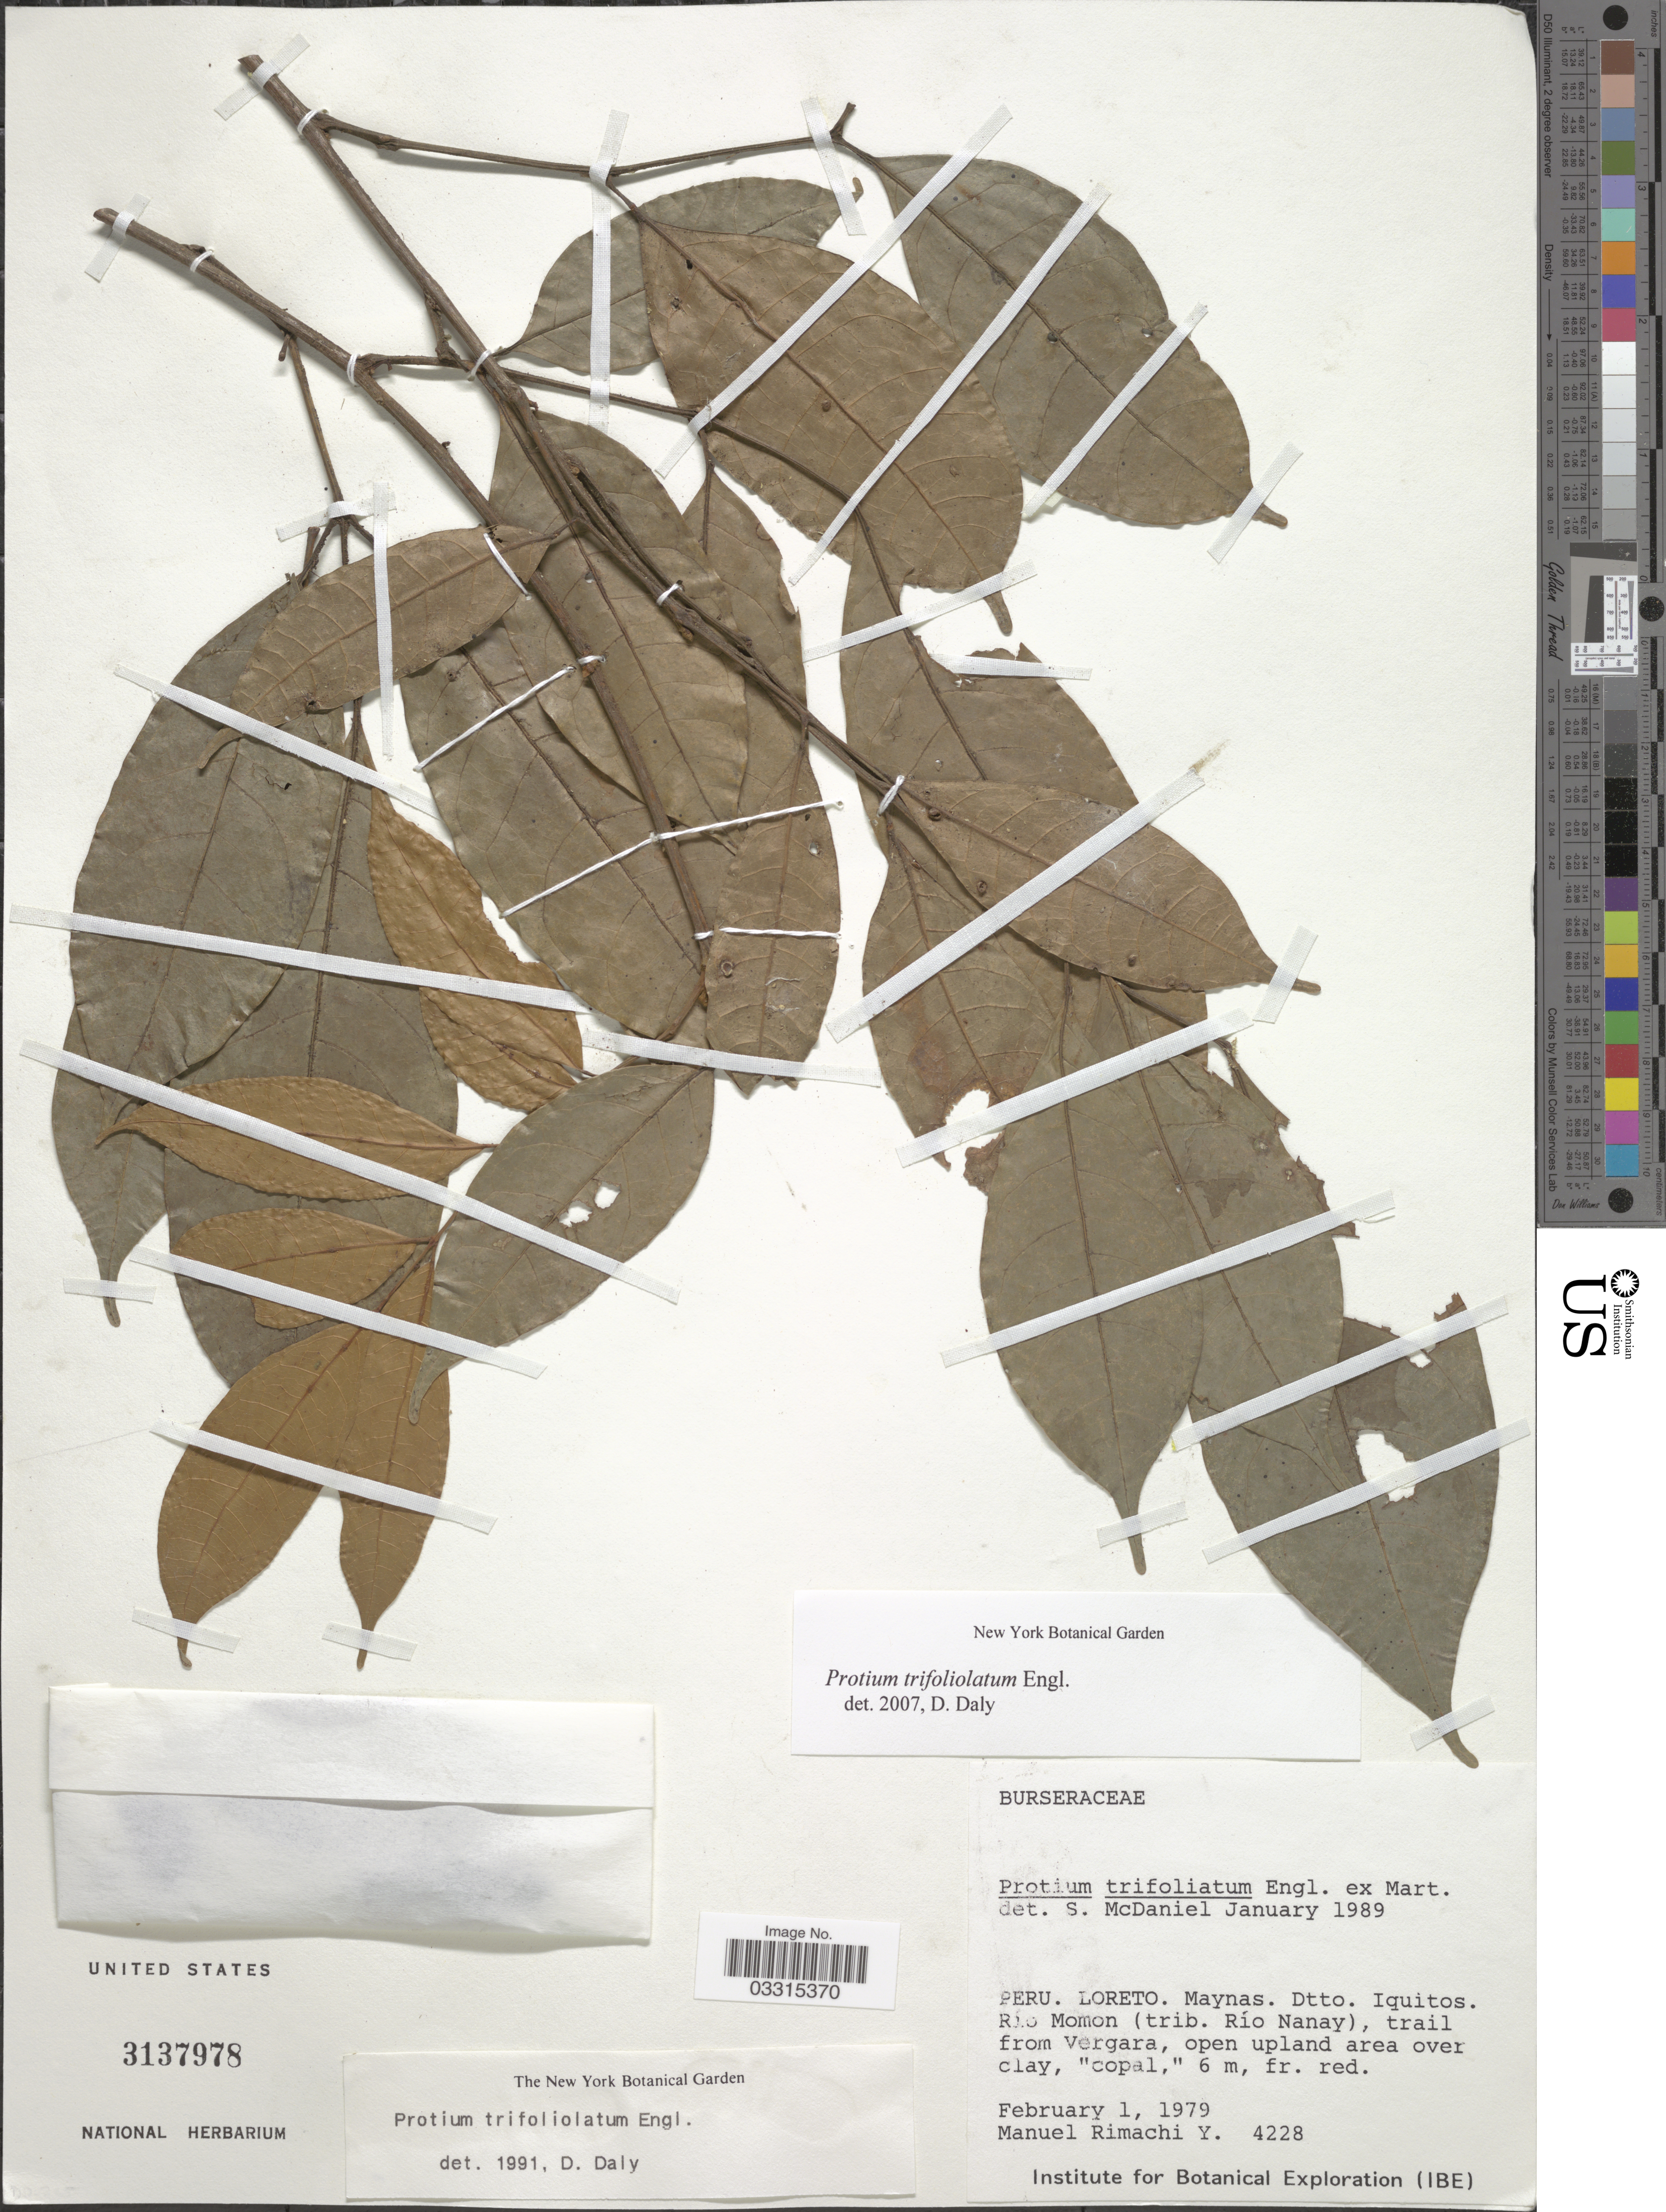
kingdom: Plantae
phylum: Tracheophyta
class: Magnoliopsida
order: Sapindales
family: Burseraceae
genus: Protium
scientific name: Protium trifoliolatum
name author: Engl.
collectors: M. Rimachi Y.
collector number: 4228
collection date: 1979-02-01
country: Peru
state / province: Loreto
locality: Maynas. Dtto. Iquitos. Rio Momon (trib. Río Nanay), trail from Vergara.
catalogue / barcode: US 3137978